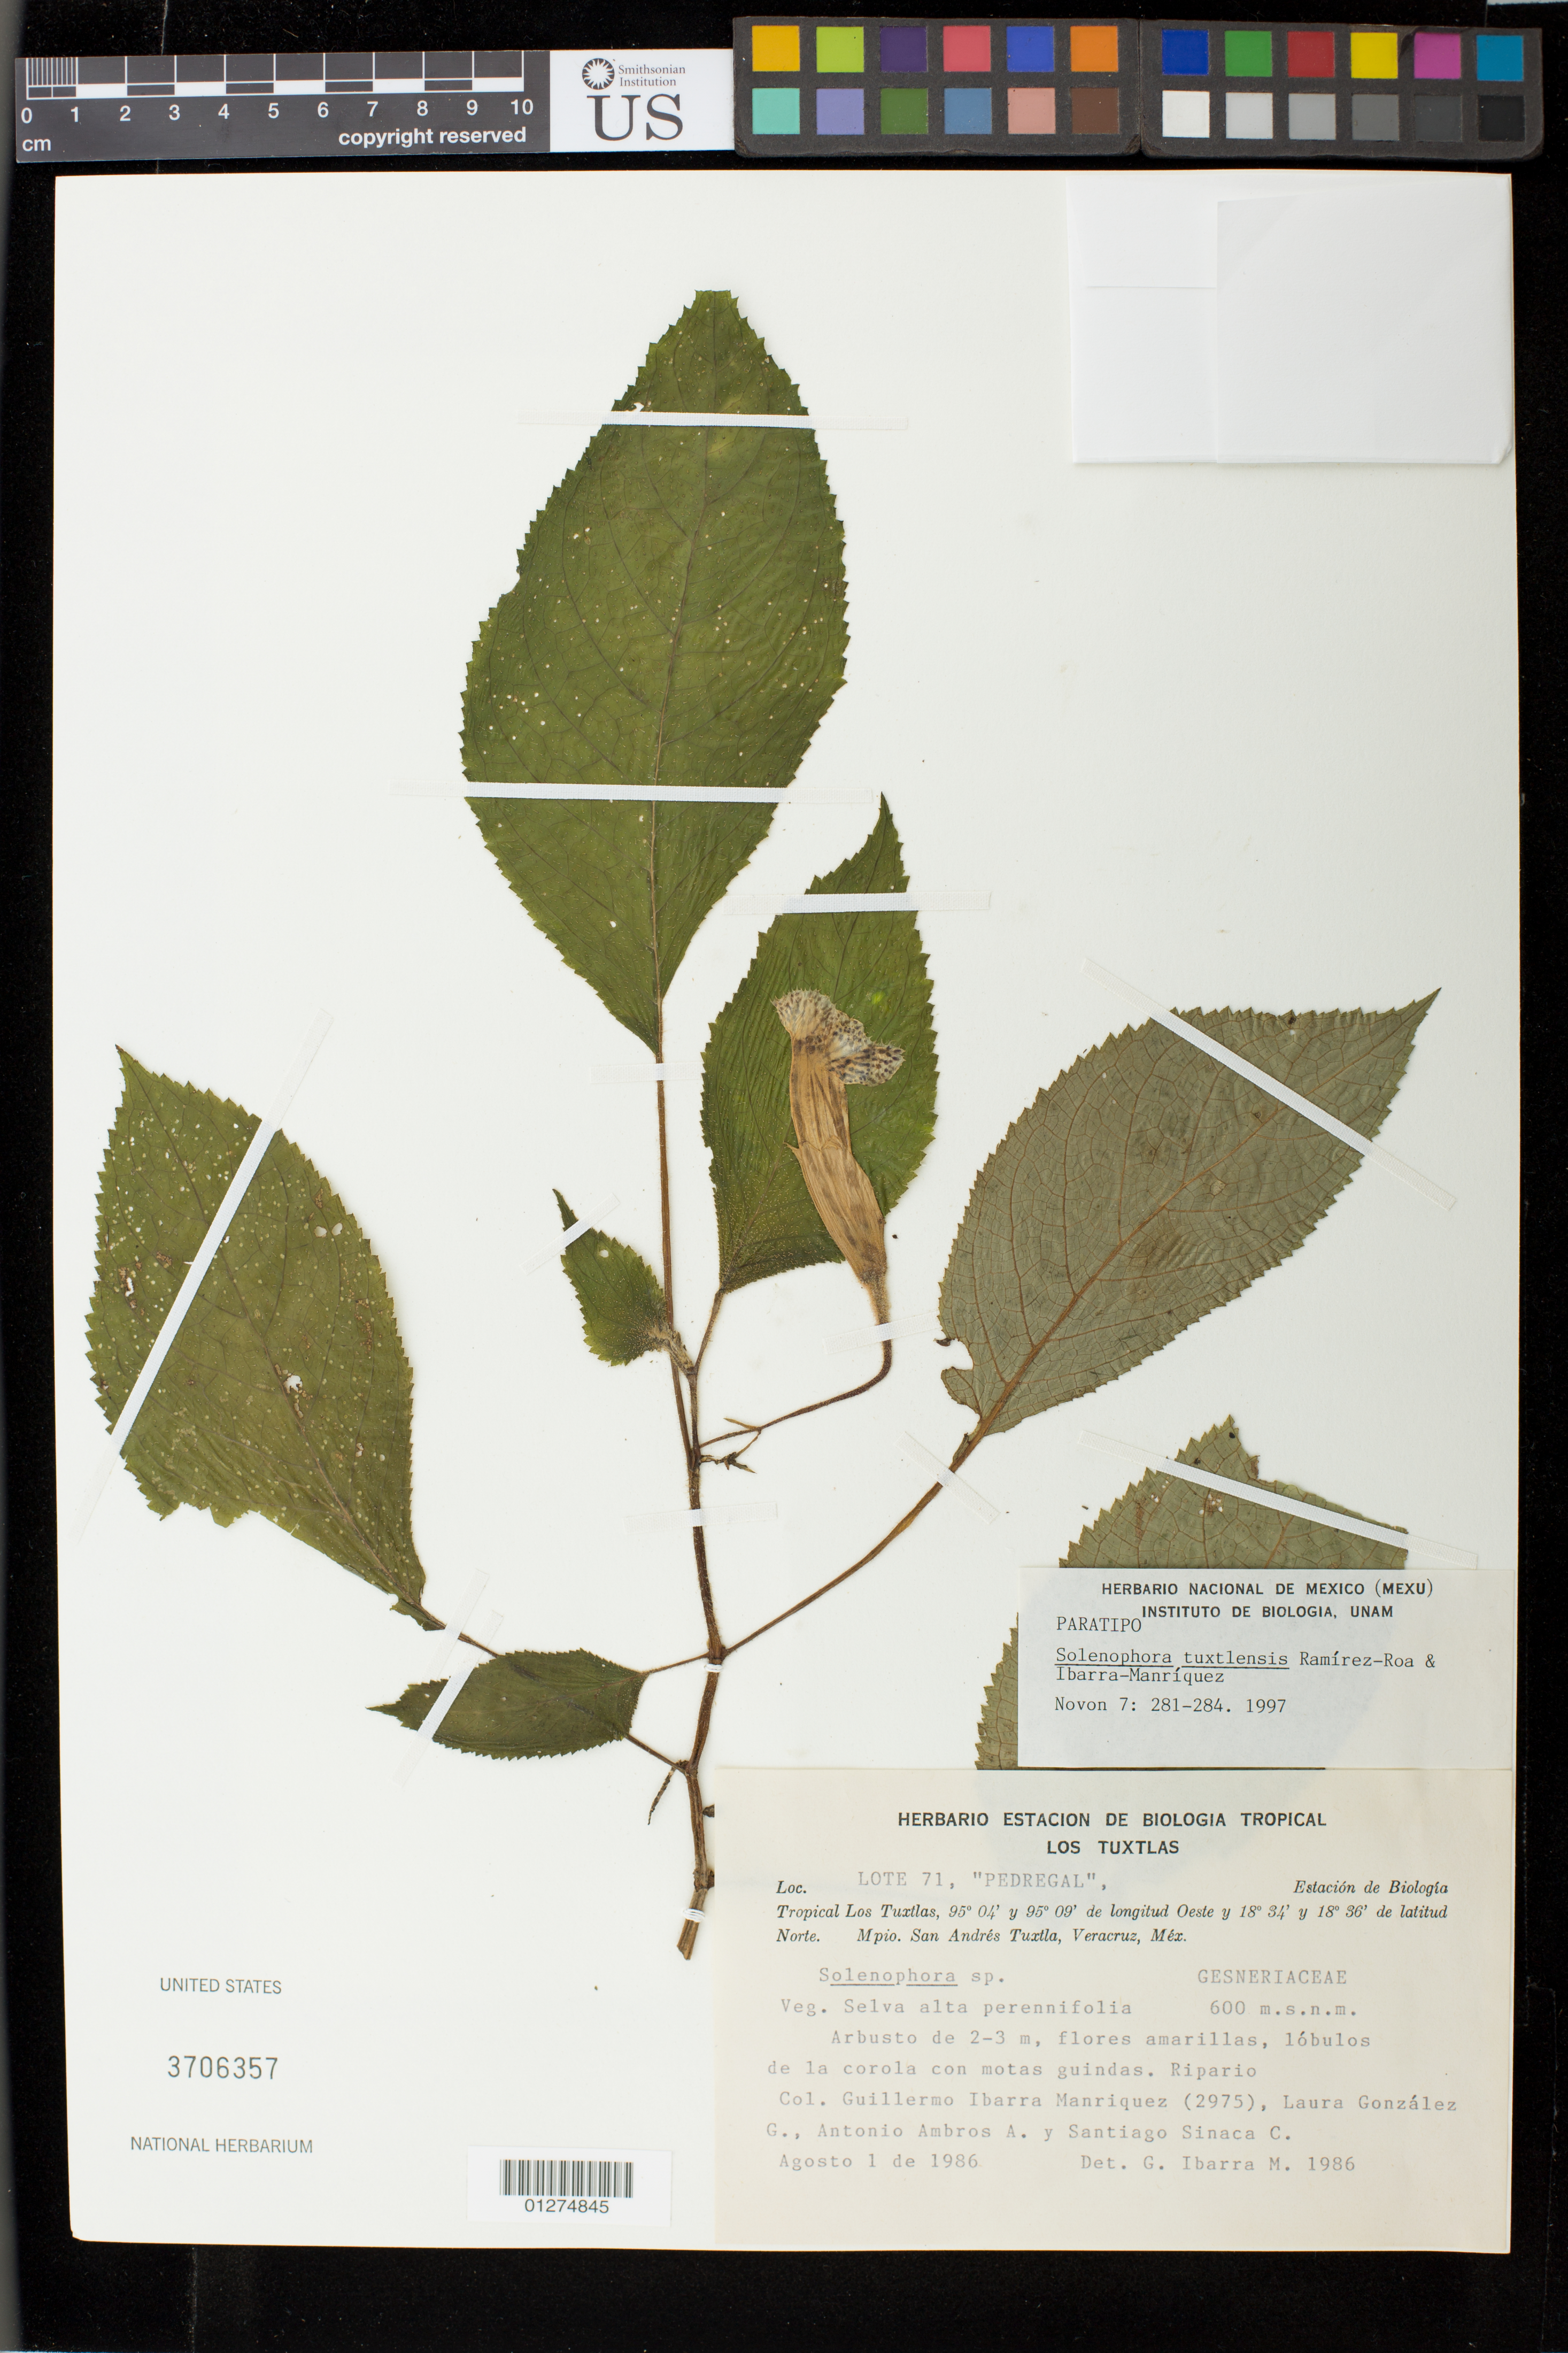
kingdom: Plantae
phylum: Tracheophyta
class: Magnoliopsida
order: Lamiales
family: Gesneriaceae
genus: Solenophora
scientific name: Solenophora sp.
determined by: Ibarra-M., G.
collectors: G. Ibarra M., L. González G., A. Ambros A. & S. Sinaca-Colin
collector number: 2975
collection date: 1986-08-01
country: Mexico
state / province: Veracruz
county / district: San Andrés Tuxtla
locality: Estación de Biología Tropical Los Tuxtlas, Lote 71, "Pedregal"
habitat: selva alta perennifolia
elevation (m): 600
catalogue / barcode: US 3706357